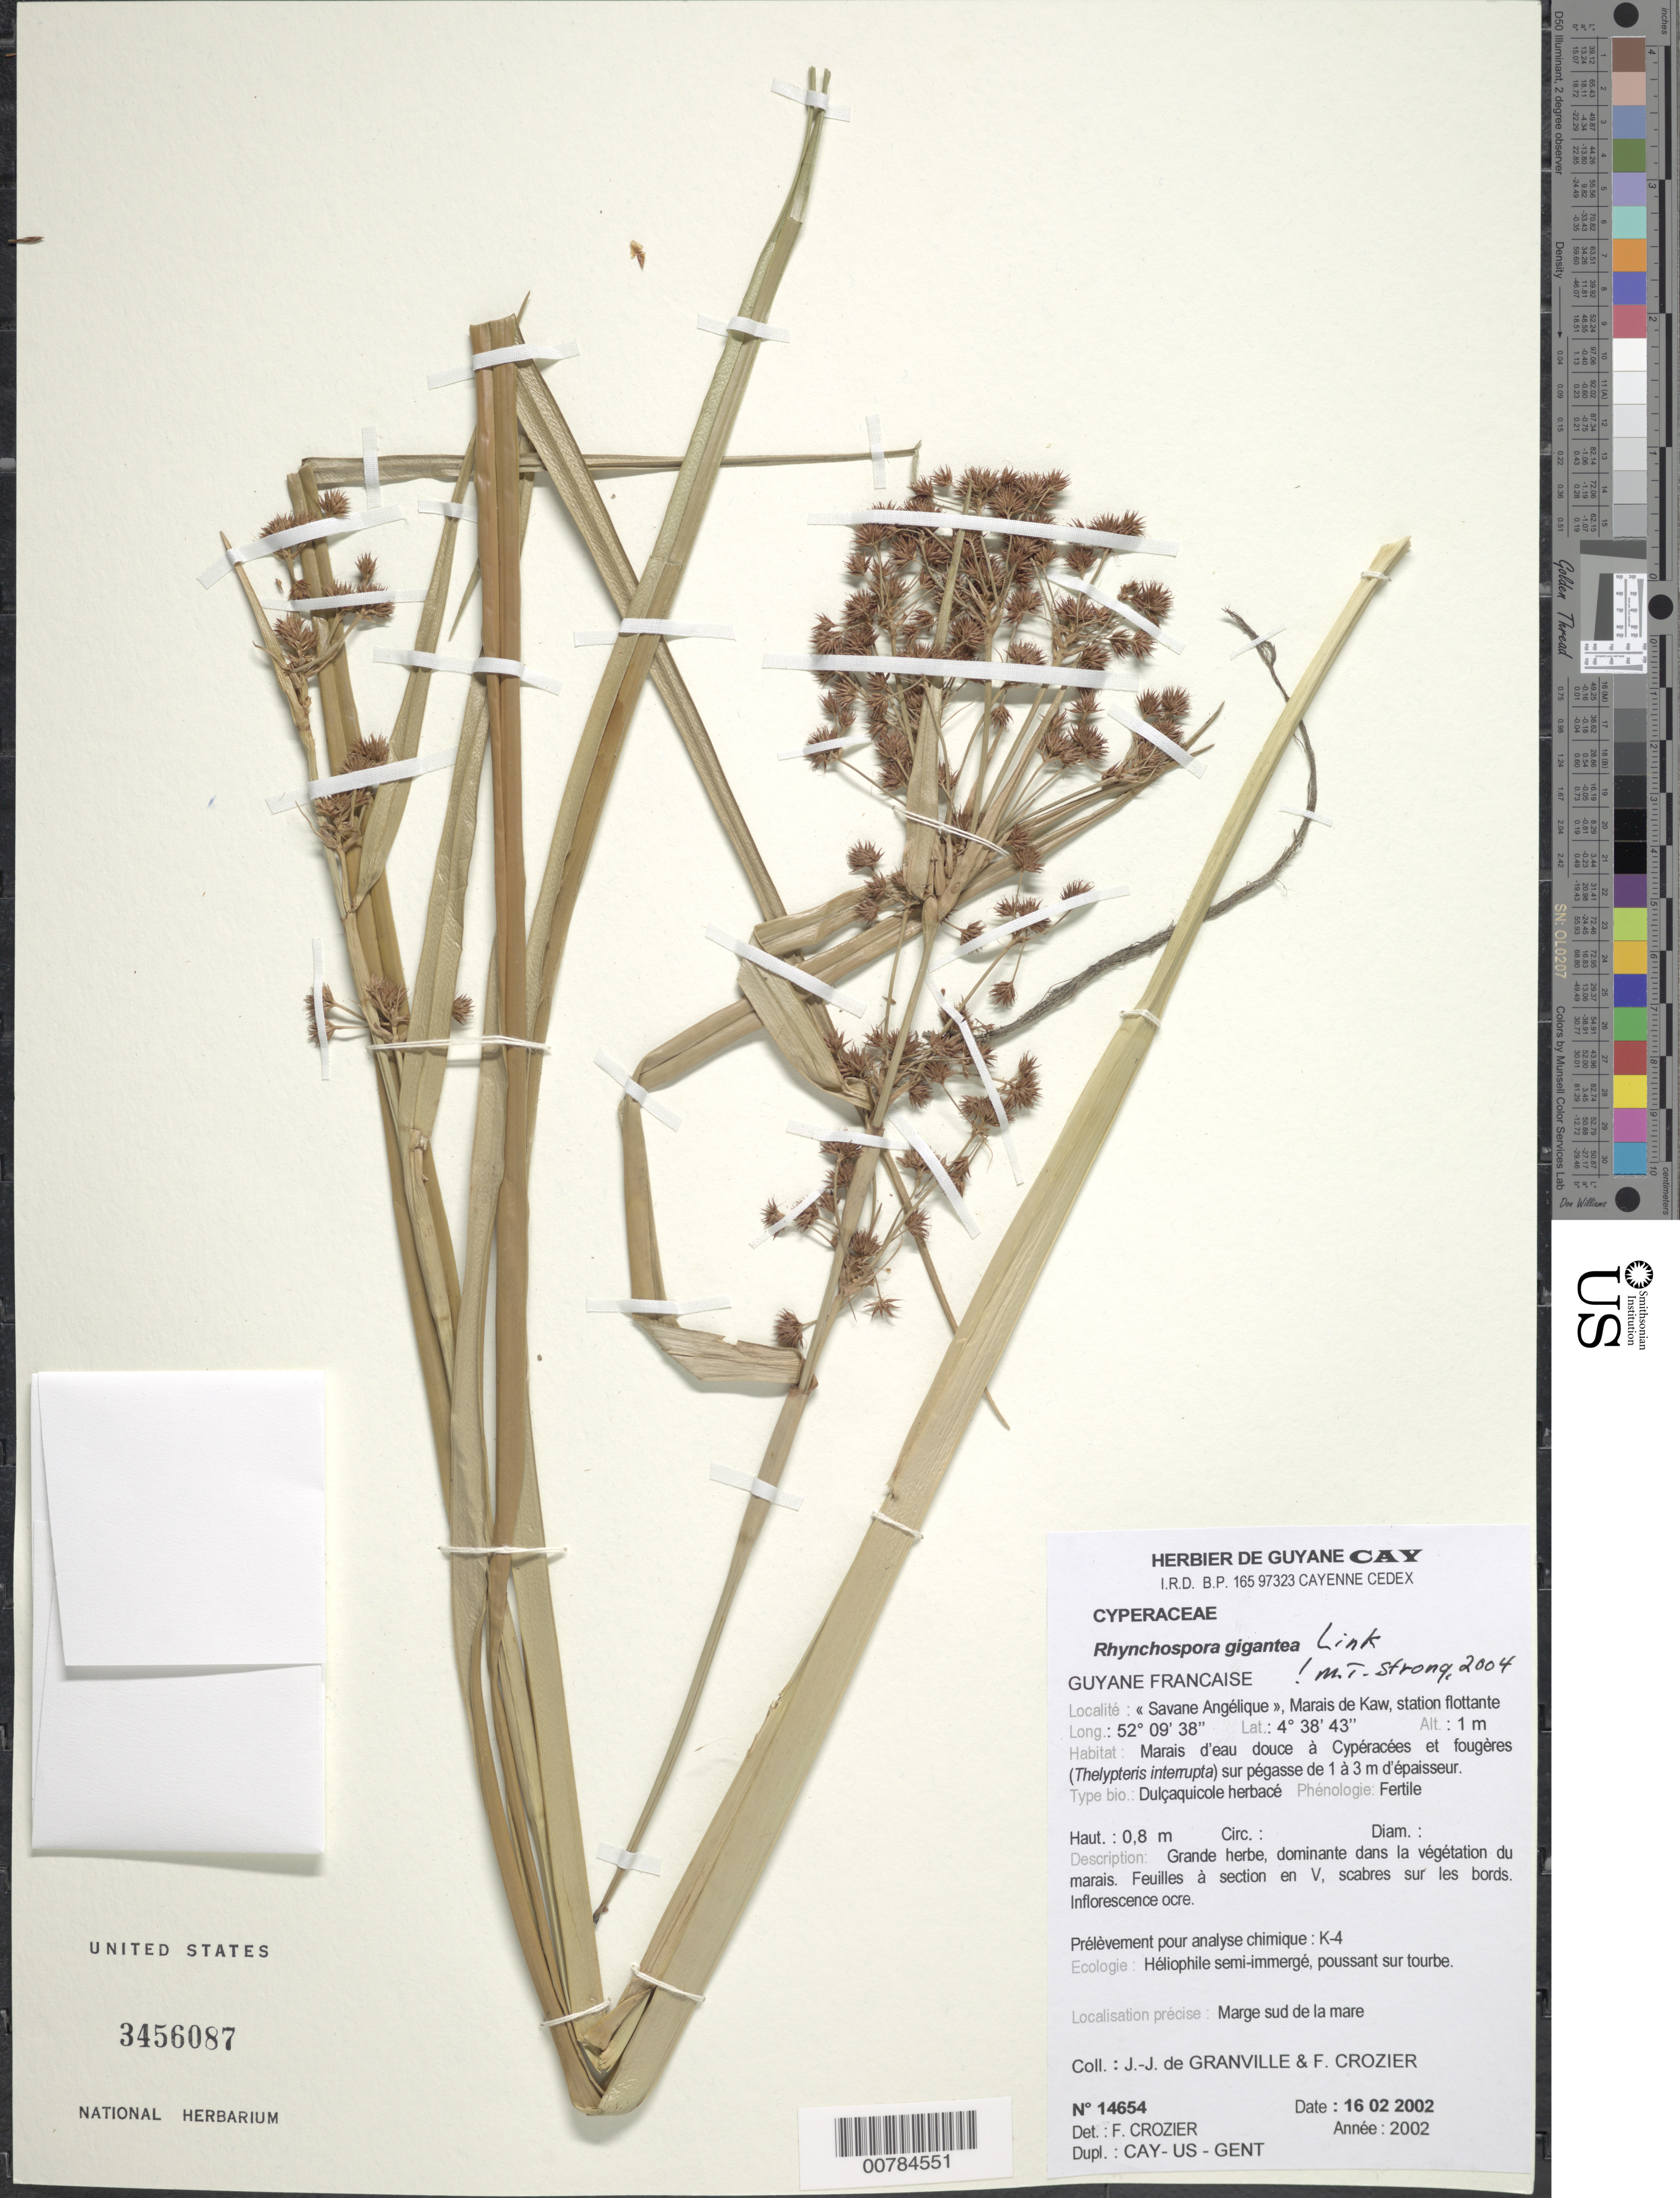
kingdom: Plantae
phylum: Tracheophyta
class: Liliopsida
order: Poales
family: Cyperaceae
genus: Rhynchospora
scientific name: Rhynchospora gigantea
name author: Link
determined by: Strong, M. T., (US), Smithsonian Institution - National Museum of Natural History (UNITED STATES)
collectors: J.-J. de Granville & F. Crozier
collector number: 14654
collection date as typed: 16-Feb-02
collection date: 2002-02-16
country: French Guiana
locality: Savane Angélique, Marais de Kaw, station flottante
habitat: Marge sud de la mare; Marais d'eau douce a Cyperacees et fougeres (Thelypteris interrupta) sur pegasse de 1 a 3m d'epaisseur.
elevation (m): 1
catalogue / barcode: US 3456087